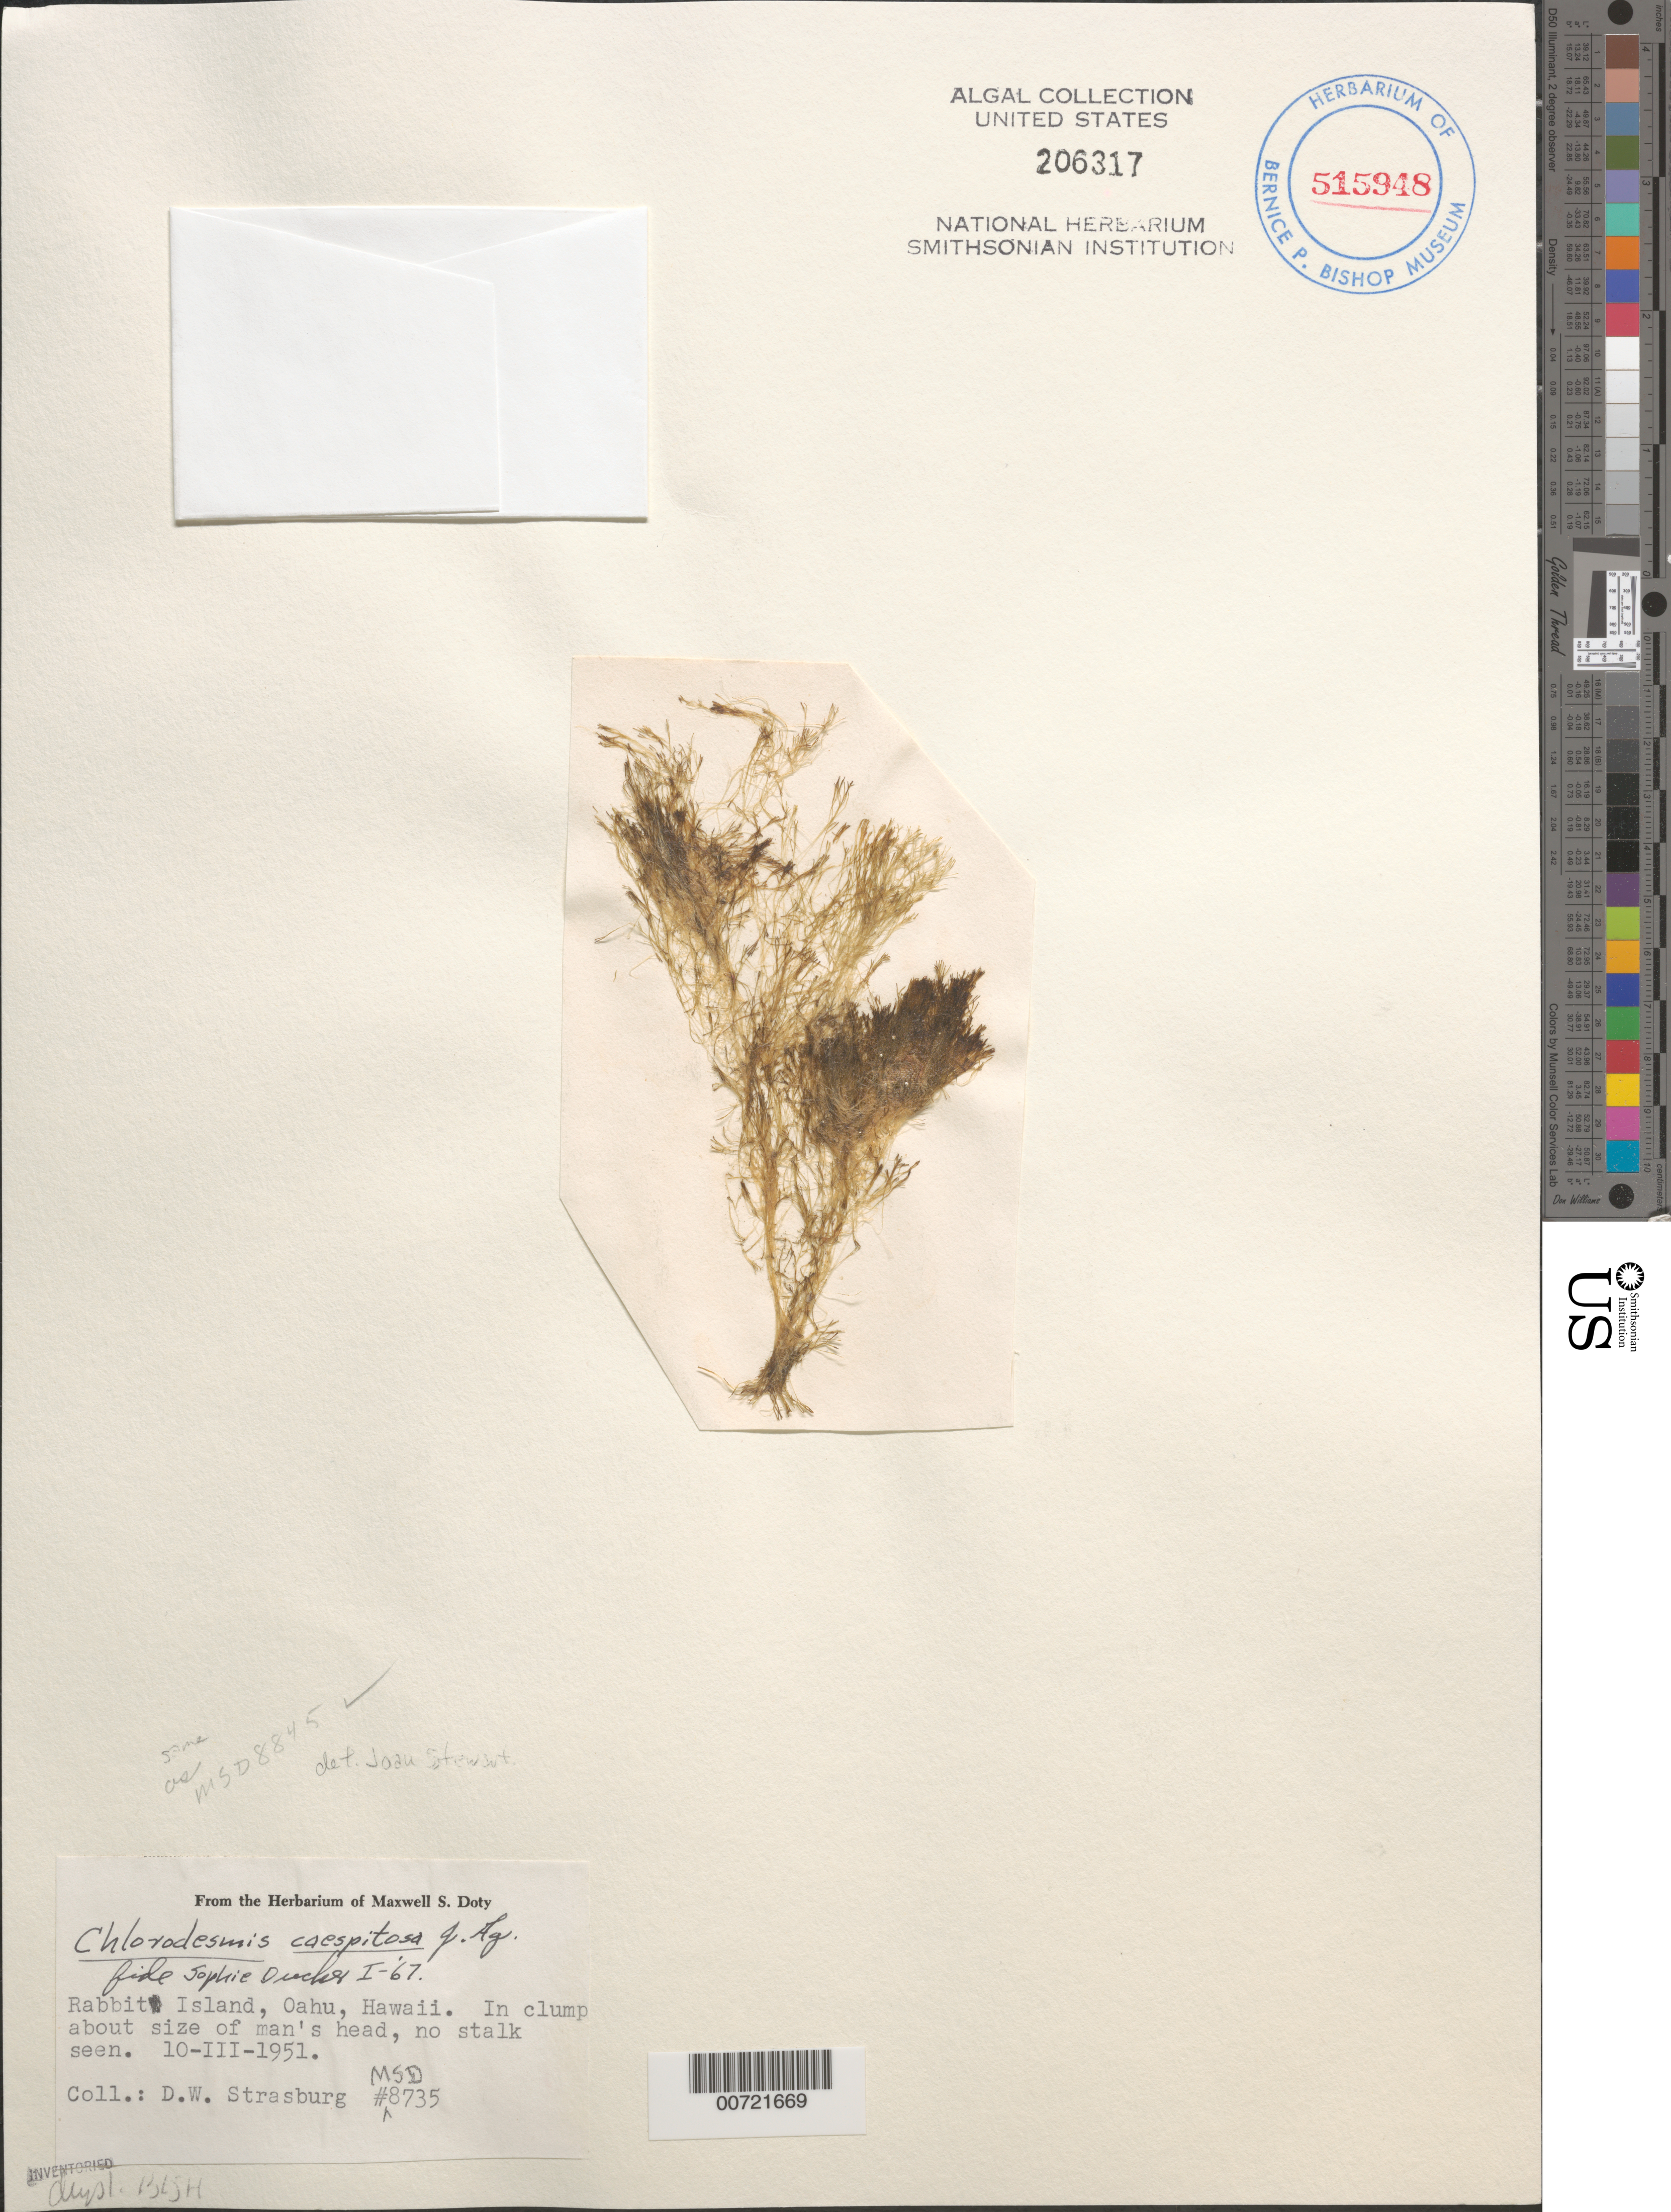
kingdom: Plantae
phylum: Chlorophyta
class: Ulvophyceae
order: Bryopsidales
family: Udoteaceae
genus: Chlorodesmis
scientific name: Chlorodesmis caespitosa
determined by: Stewart, Joan G.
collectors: D. Strasburg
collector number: MSD 8735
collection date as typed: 10 Mar 1951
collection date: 1951-03-10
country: United States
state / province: Hawaii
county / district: Honolulu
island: Oahu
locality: Manana Island (Rabbit Island)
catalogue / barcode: US 206317